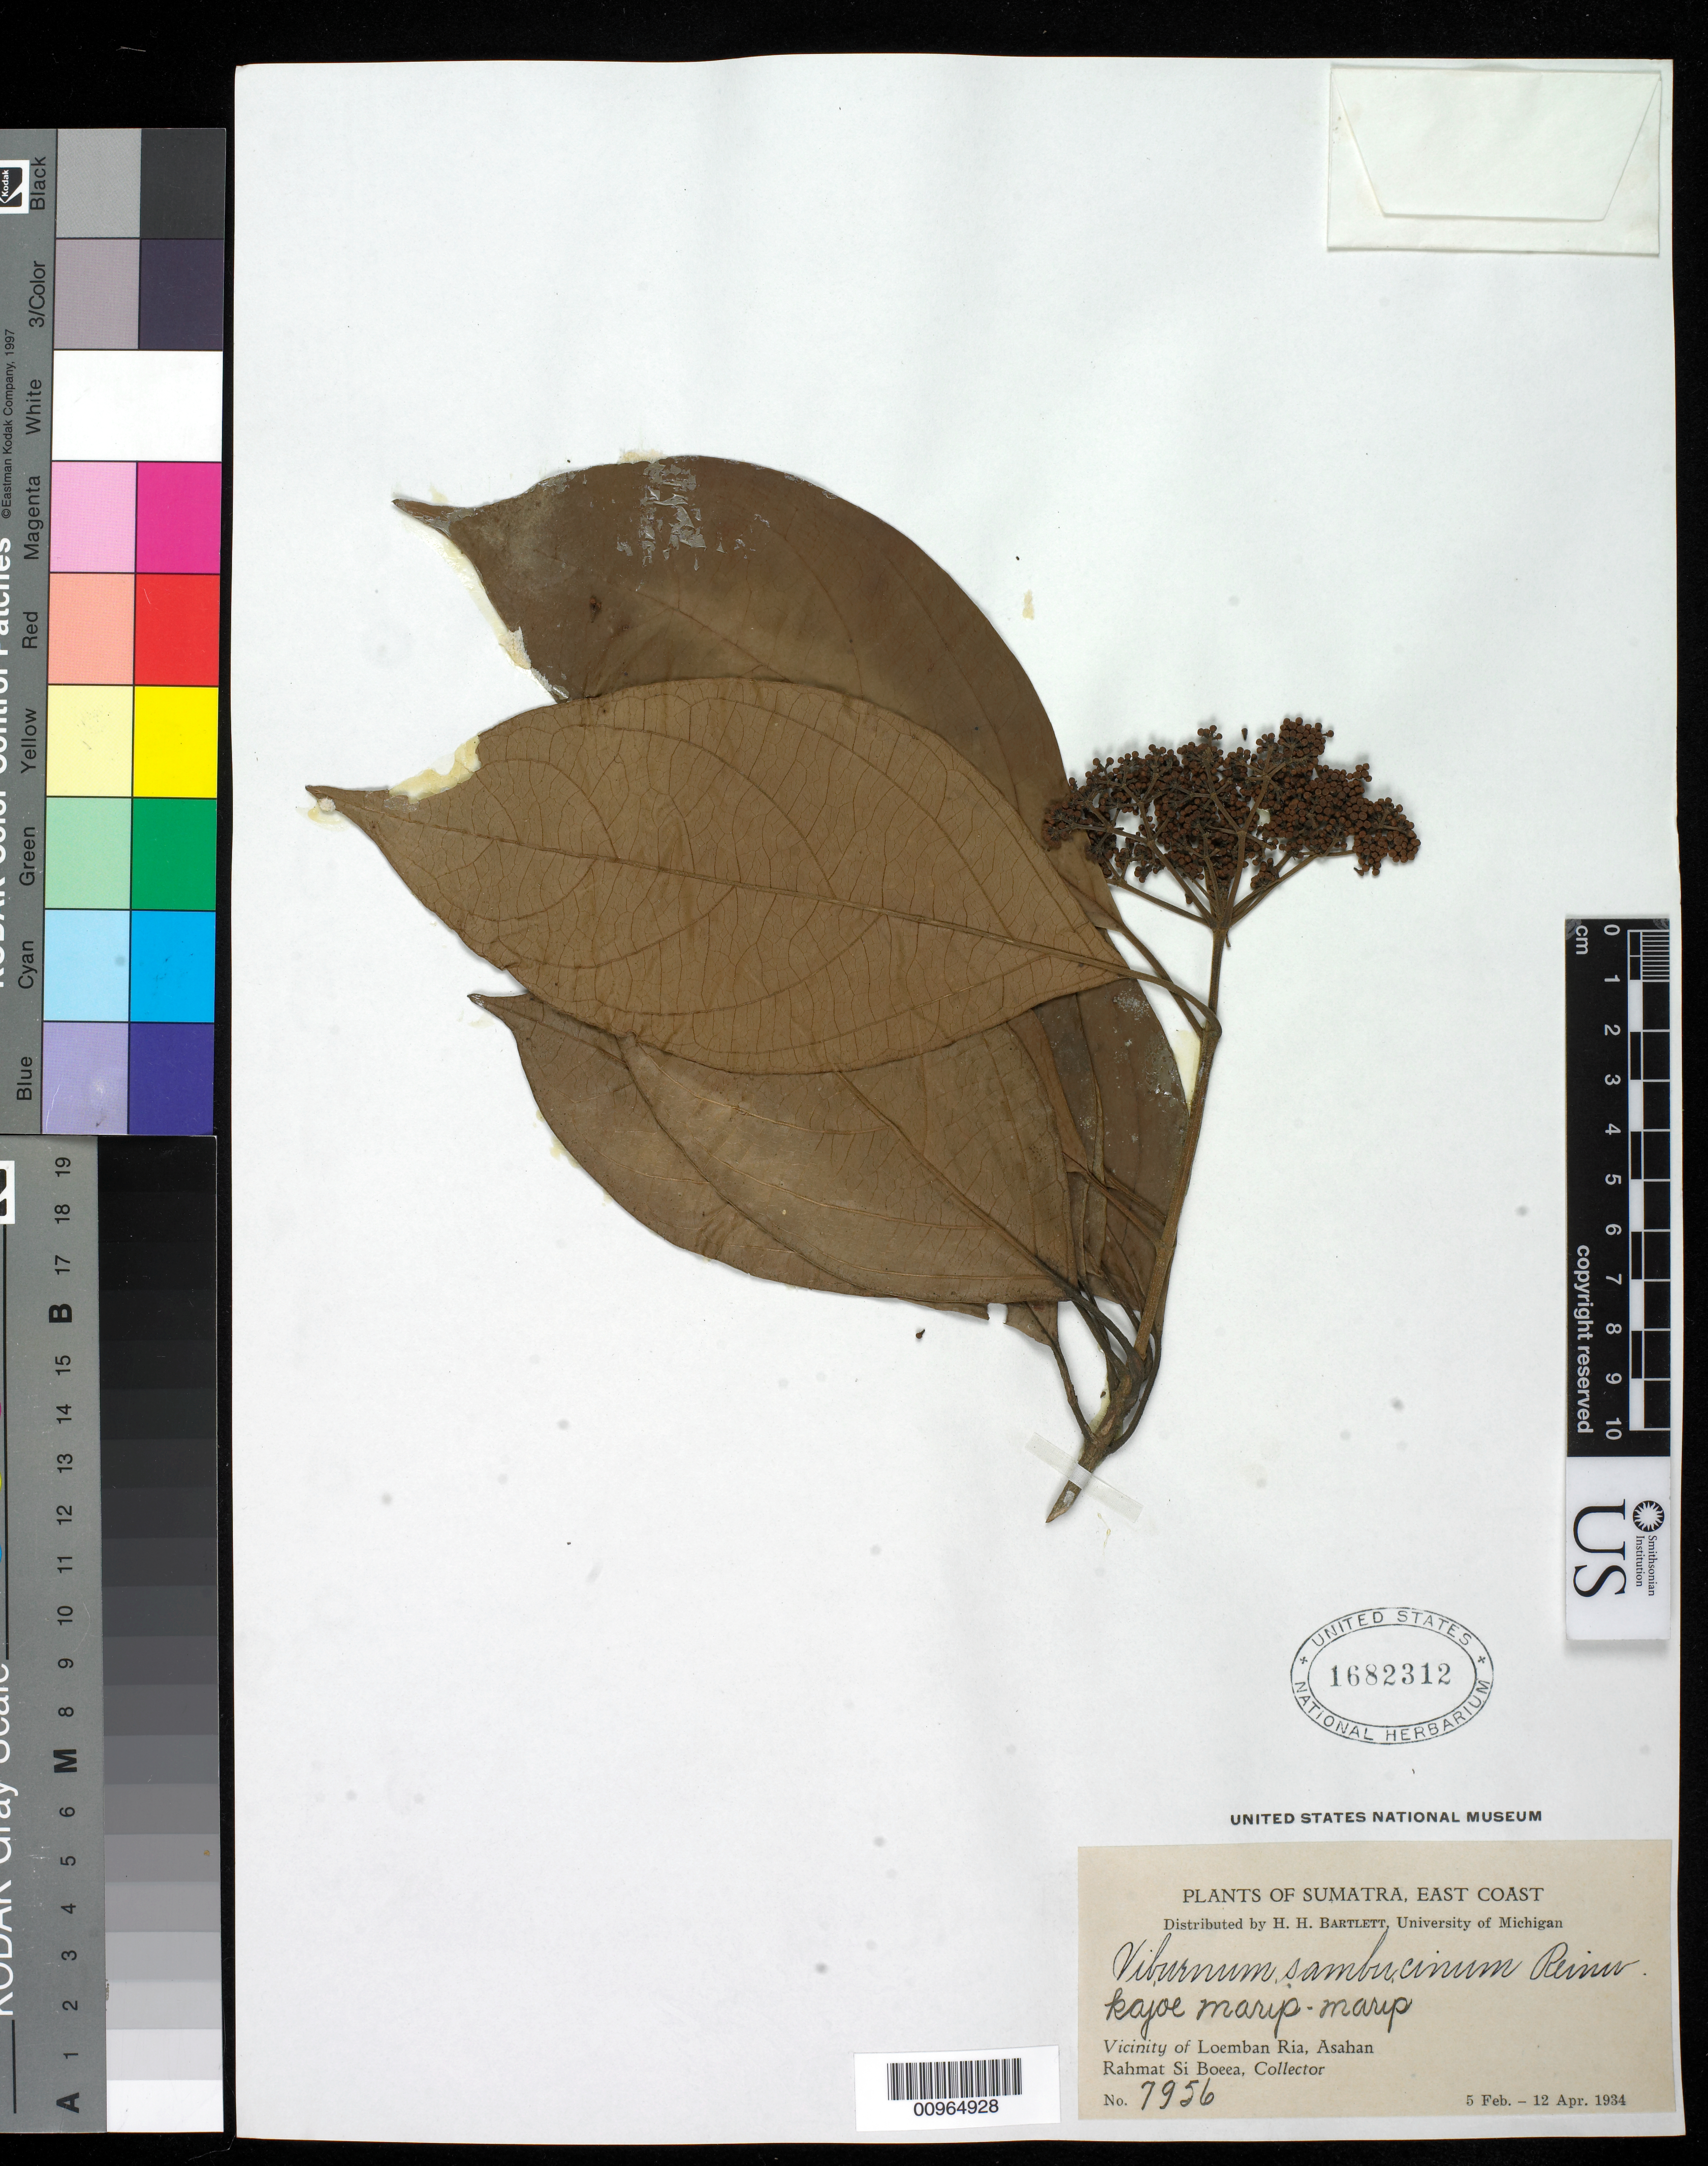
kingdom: Plantae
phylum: Tracheophyta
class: Magnoliopsida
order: Dipsacales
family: Viburnaceae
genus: Viburnum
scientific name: Viburnum sambucinum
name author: Reinw. ex Blume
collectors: Rahmat Si Boeea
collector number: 7956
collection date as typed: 05 Feb 1934 to 12 Apr 1934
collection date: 1934-02-05/1934-04-12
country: Indonesia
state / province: Sumatra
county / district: North Sumatra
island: Sumatra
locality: Vicinity of Loemban Ria, Asahan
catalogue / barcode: US 1682312